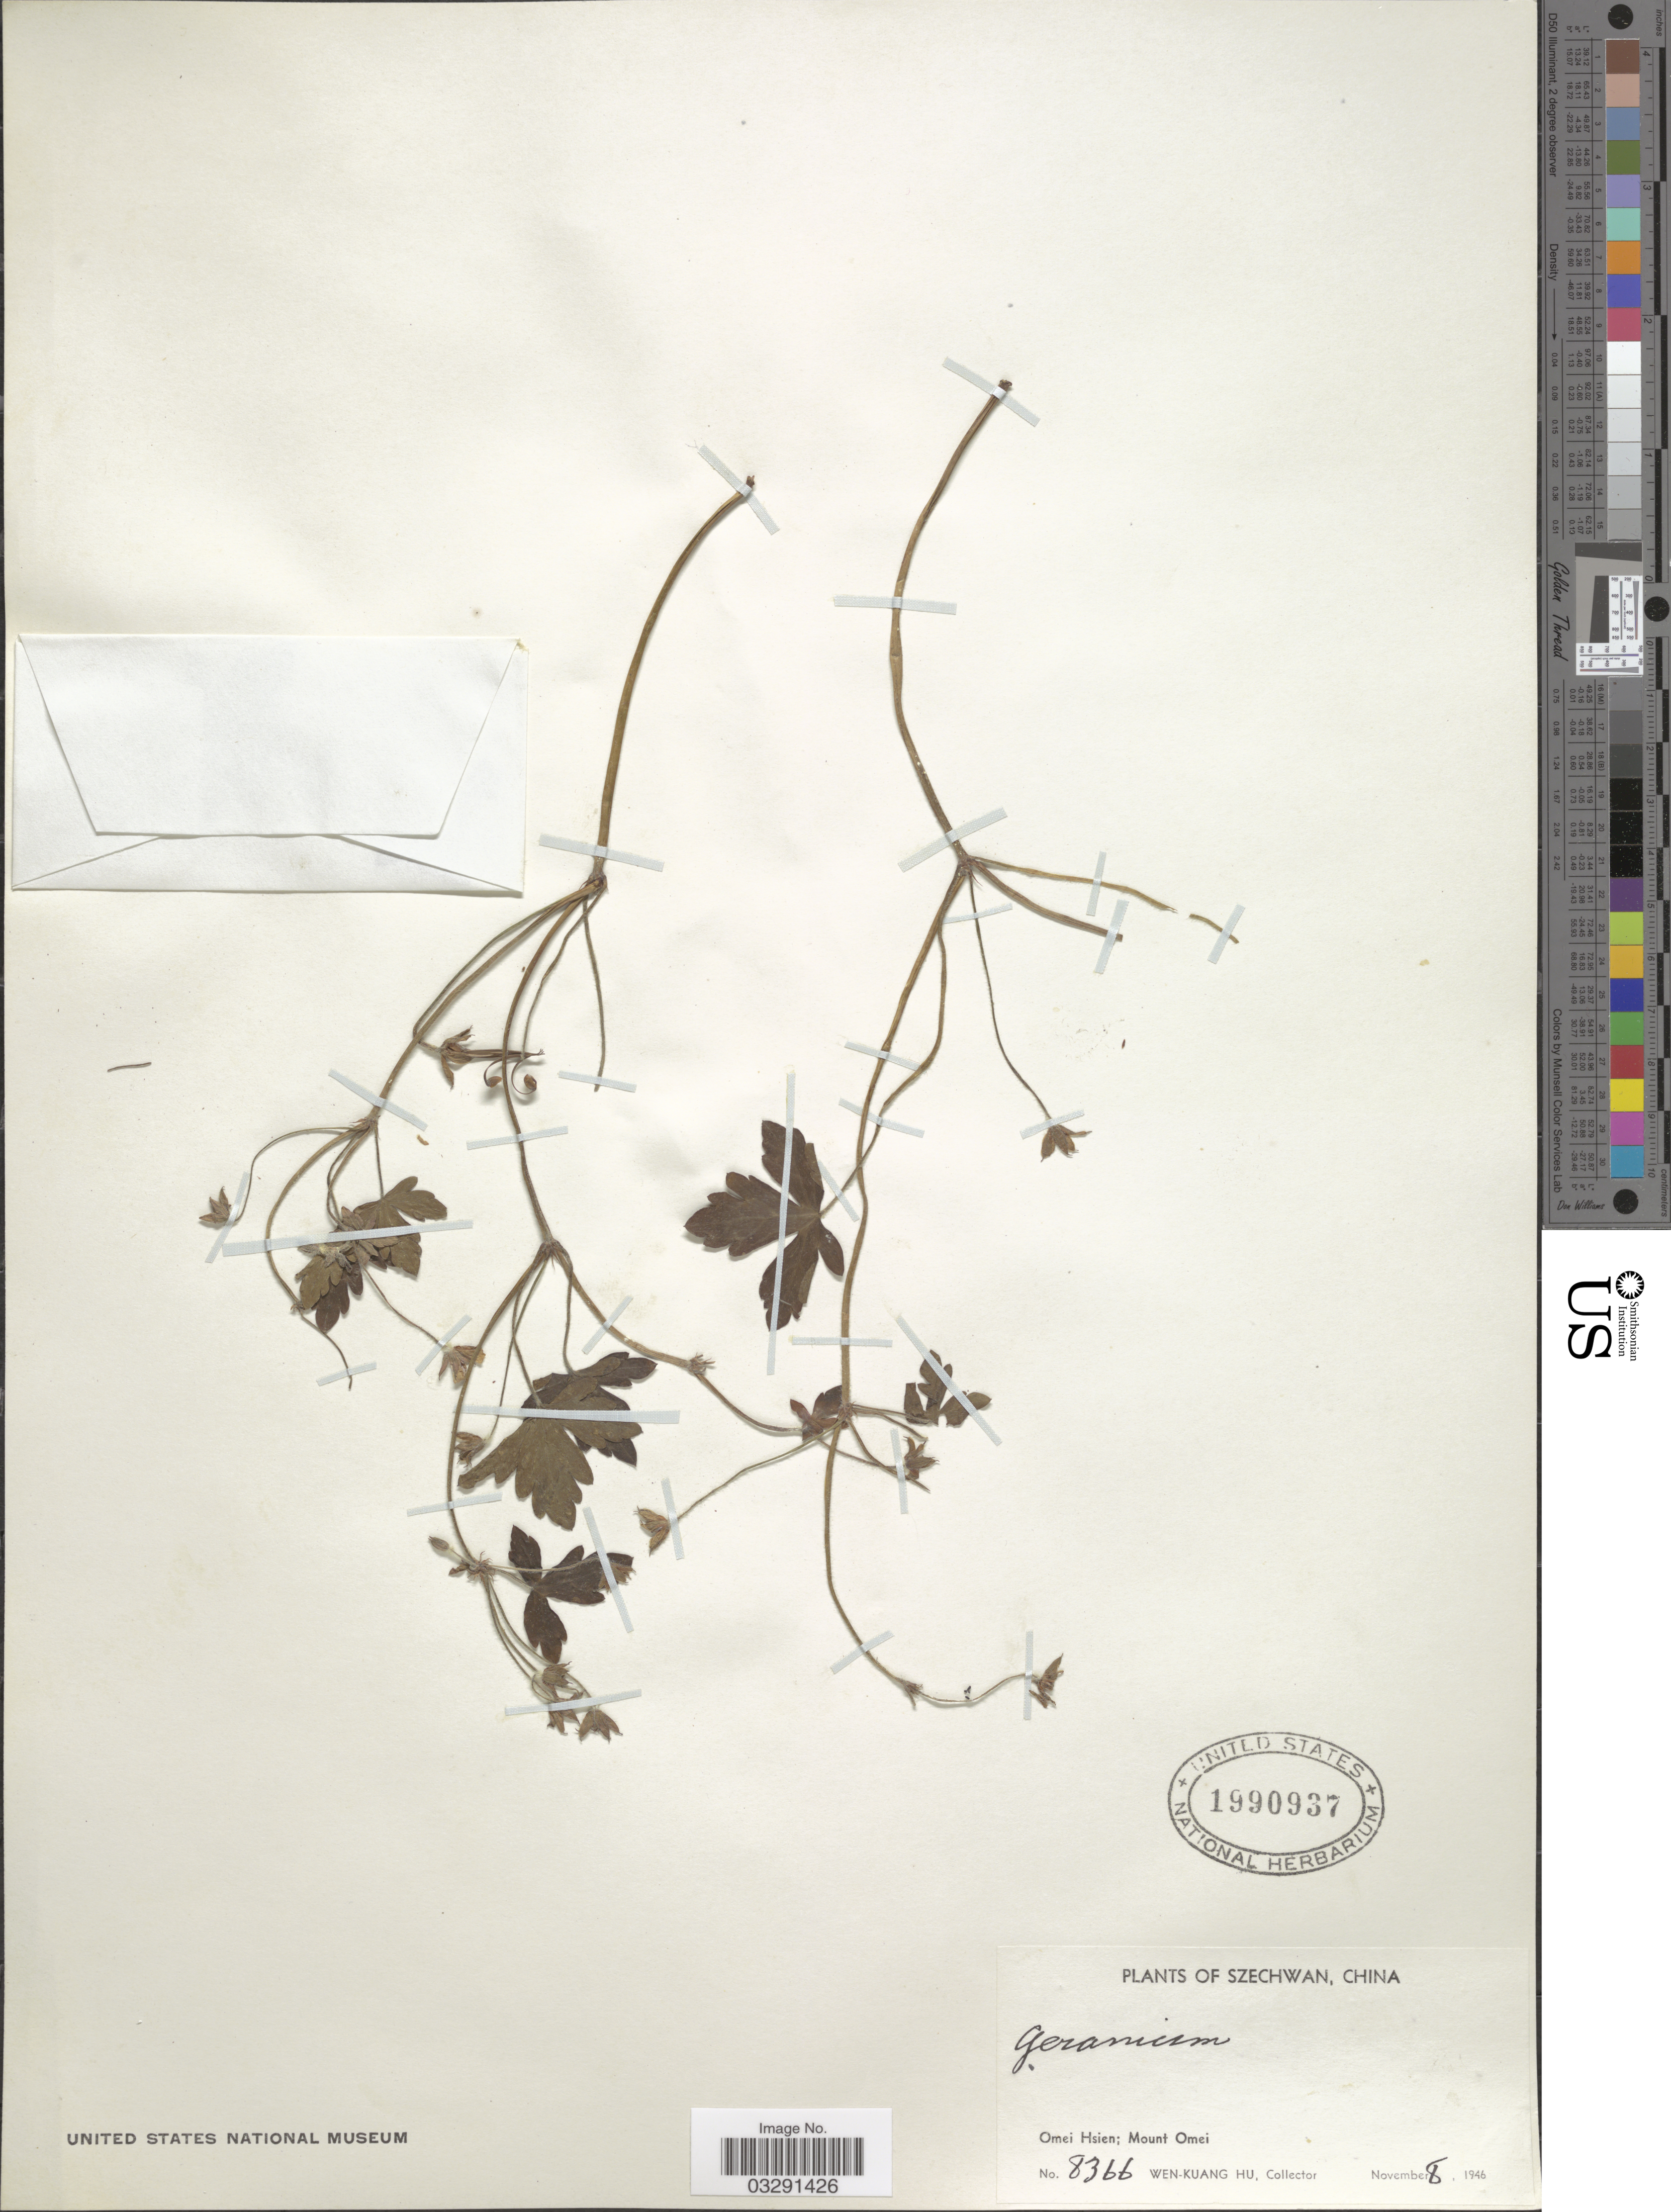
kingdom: Plantae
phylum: Tracheophyta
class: Magnoliopsida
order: Geraniales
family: Geraniaceae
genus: Geranium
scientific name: Geranium nepalense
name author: Sweet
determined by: Aedo, C.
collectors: W. K. Hu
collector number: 8366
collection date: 1946-11-08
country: China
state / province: Sichuan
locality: Szechwan. Omei Hsien; Mount Omei.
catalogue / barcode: US 1990937